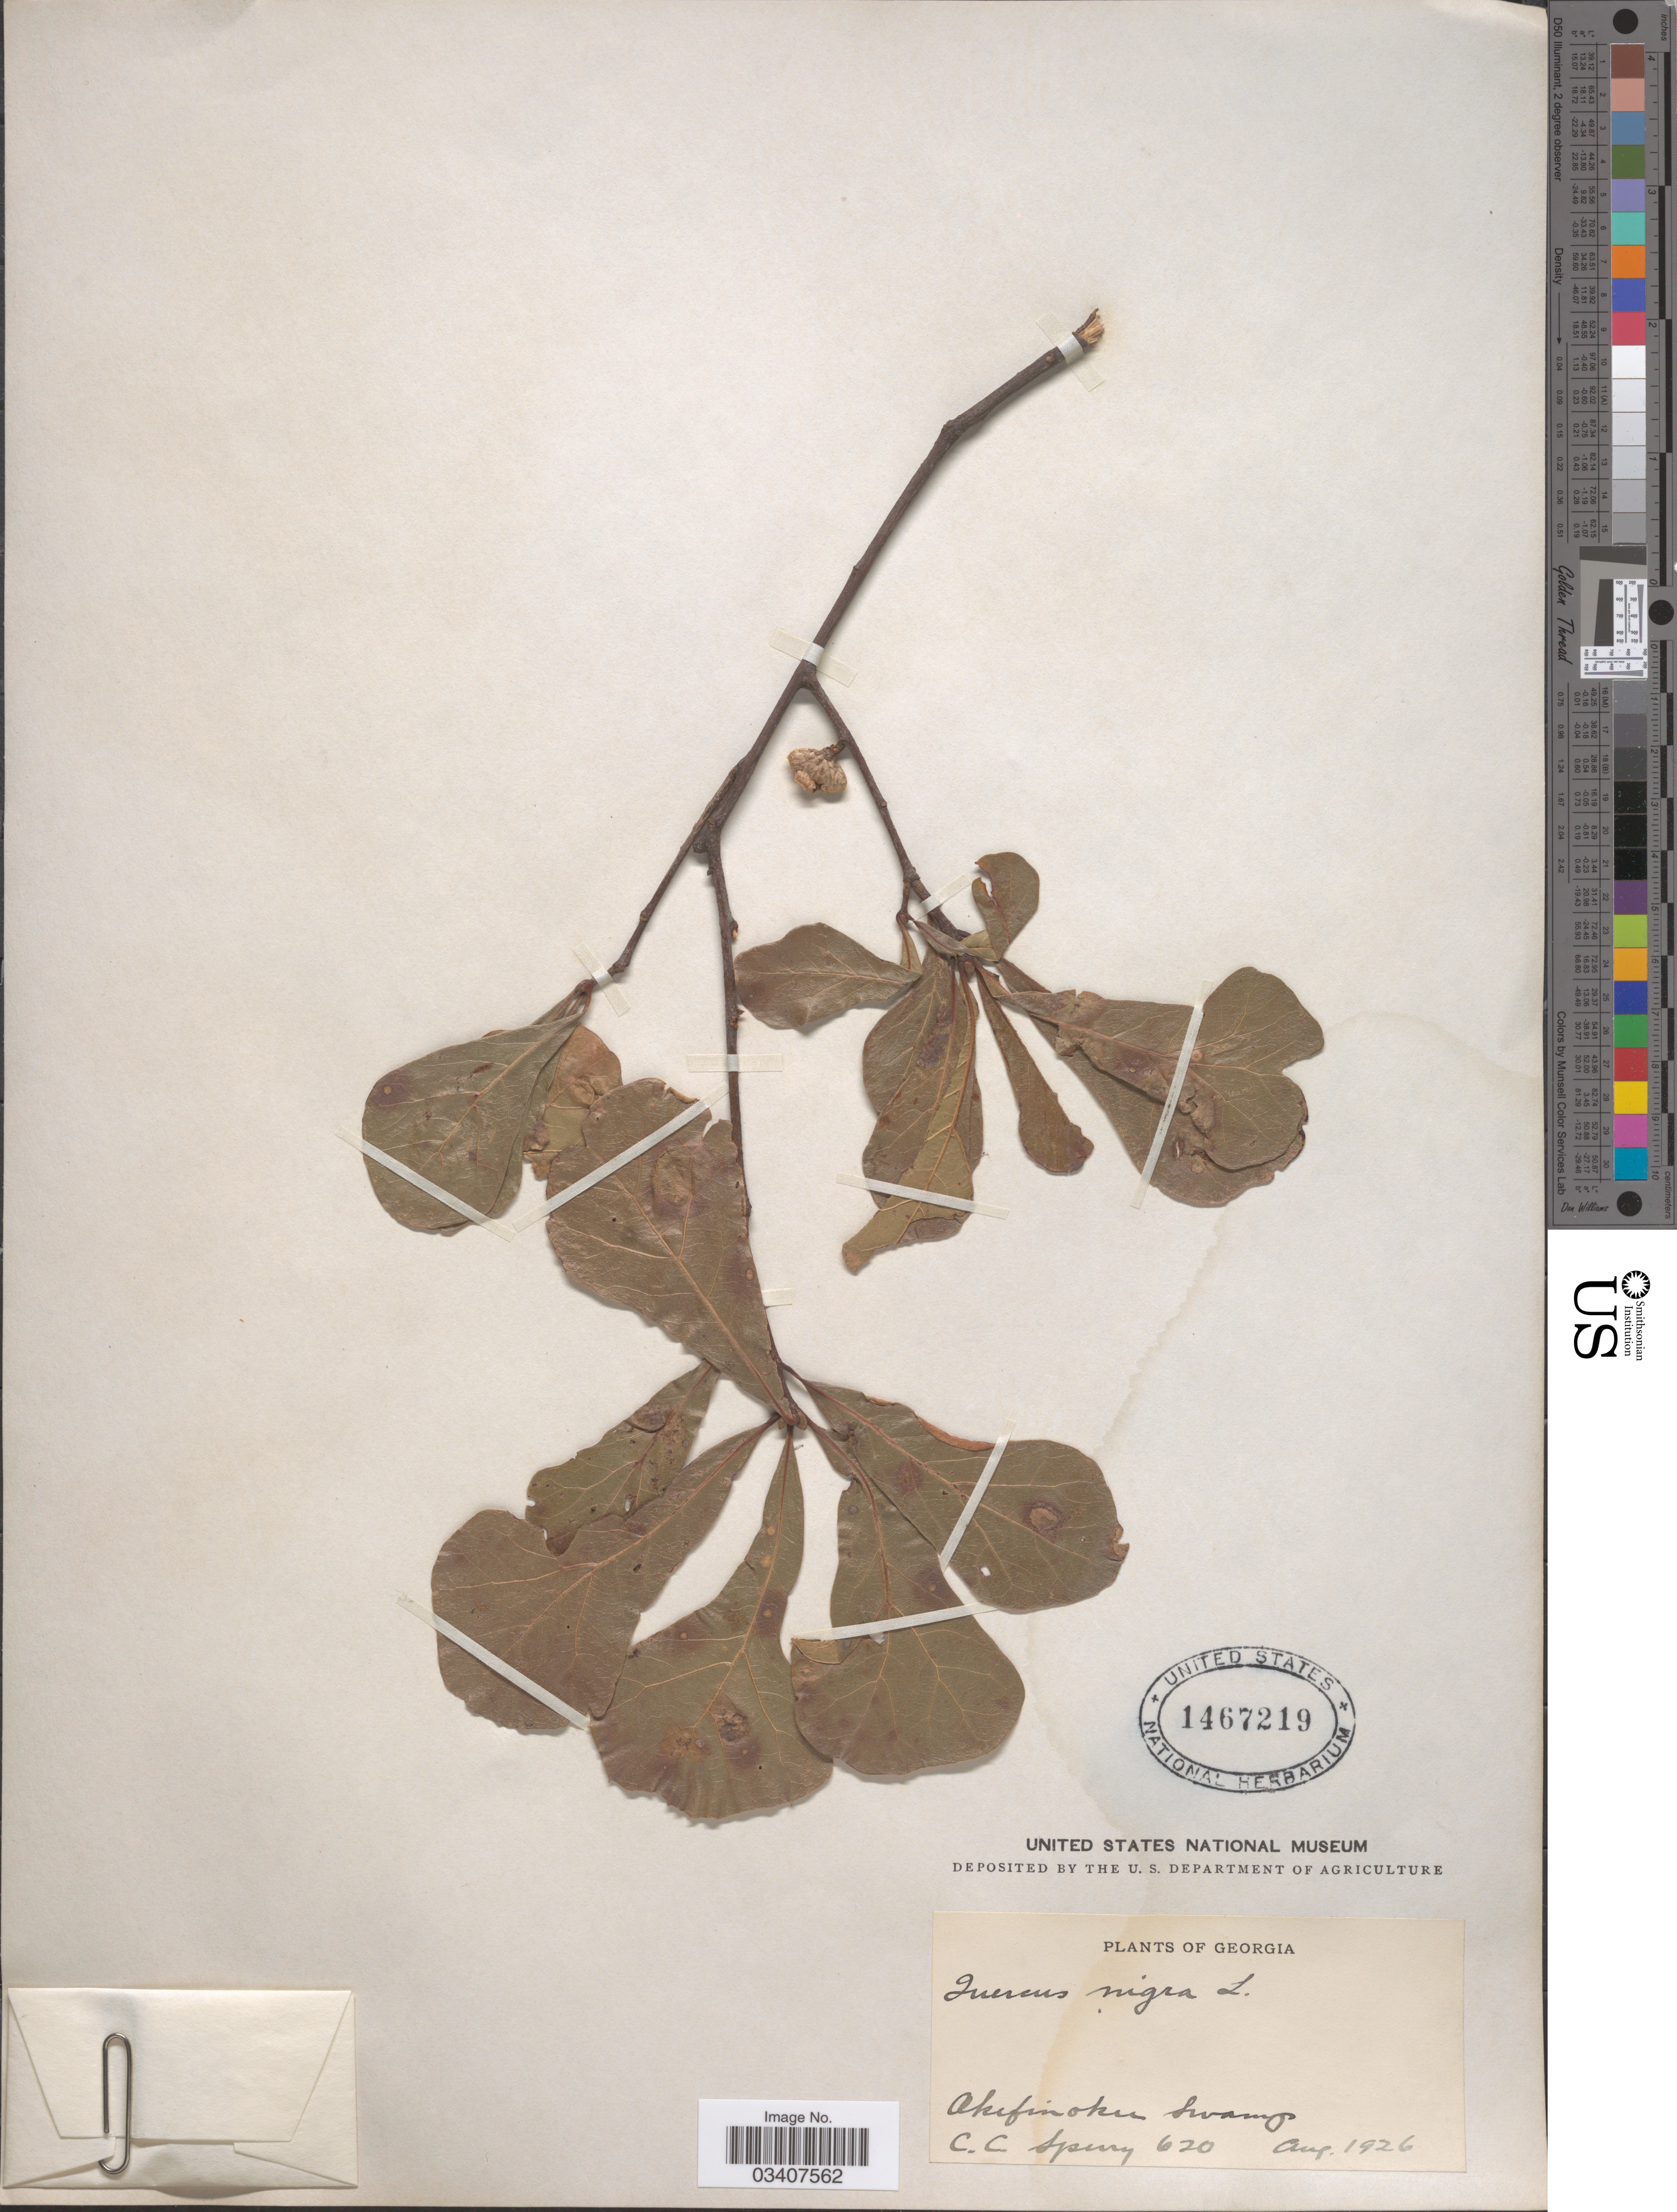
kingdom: Plantae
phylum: Tracheophyta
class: Magnoliopsida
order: Fagales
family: Fagaceae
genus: Quercus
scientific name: Quercus nigra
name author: L.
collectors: C. C. Sperry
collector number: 620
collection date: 1926-08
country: United States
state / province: Georgia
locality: Okefenokee Swamp.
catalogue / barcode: US 1467219